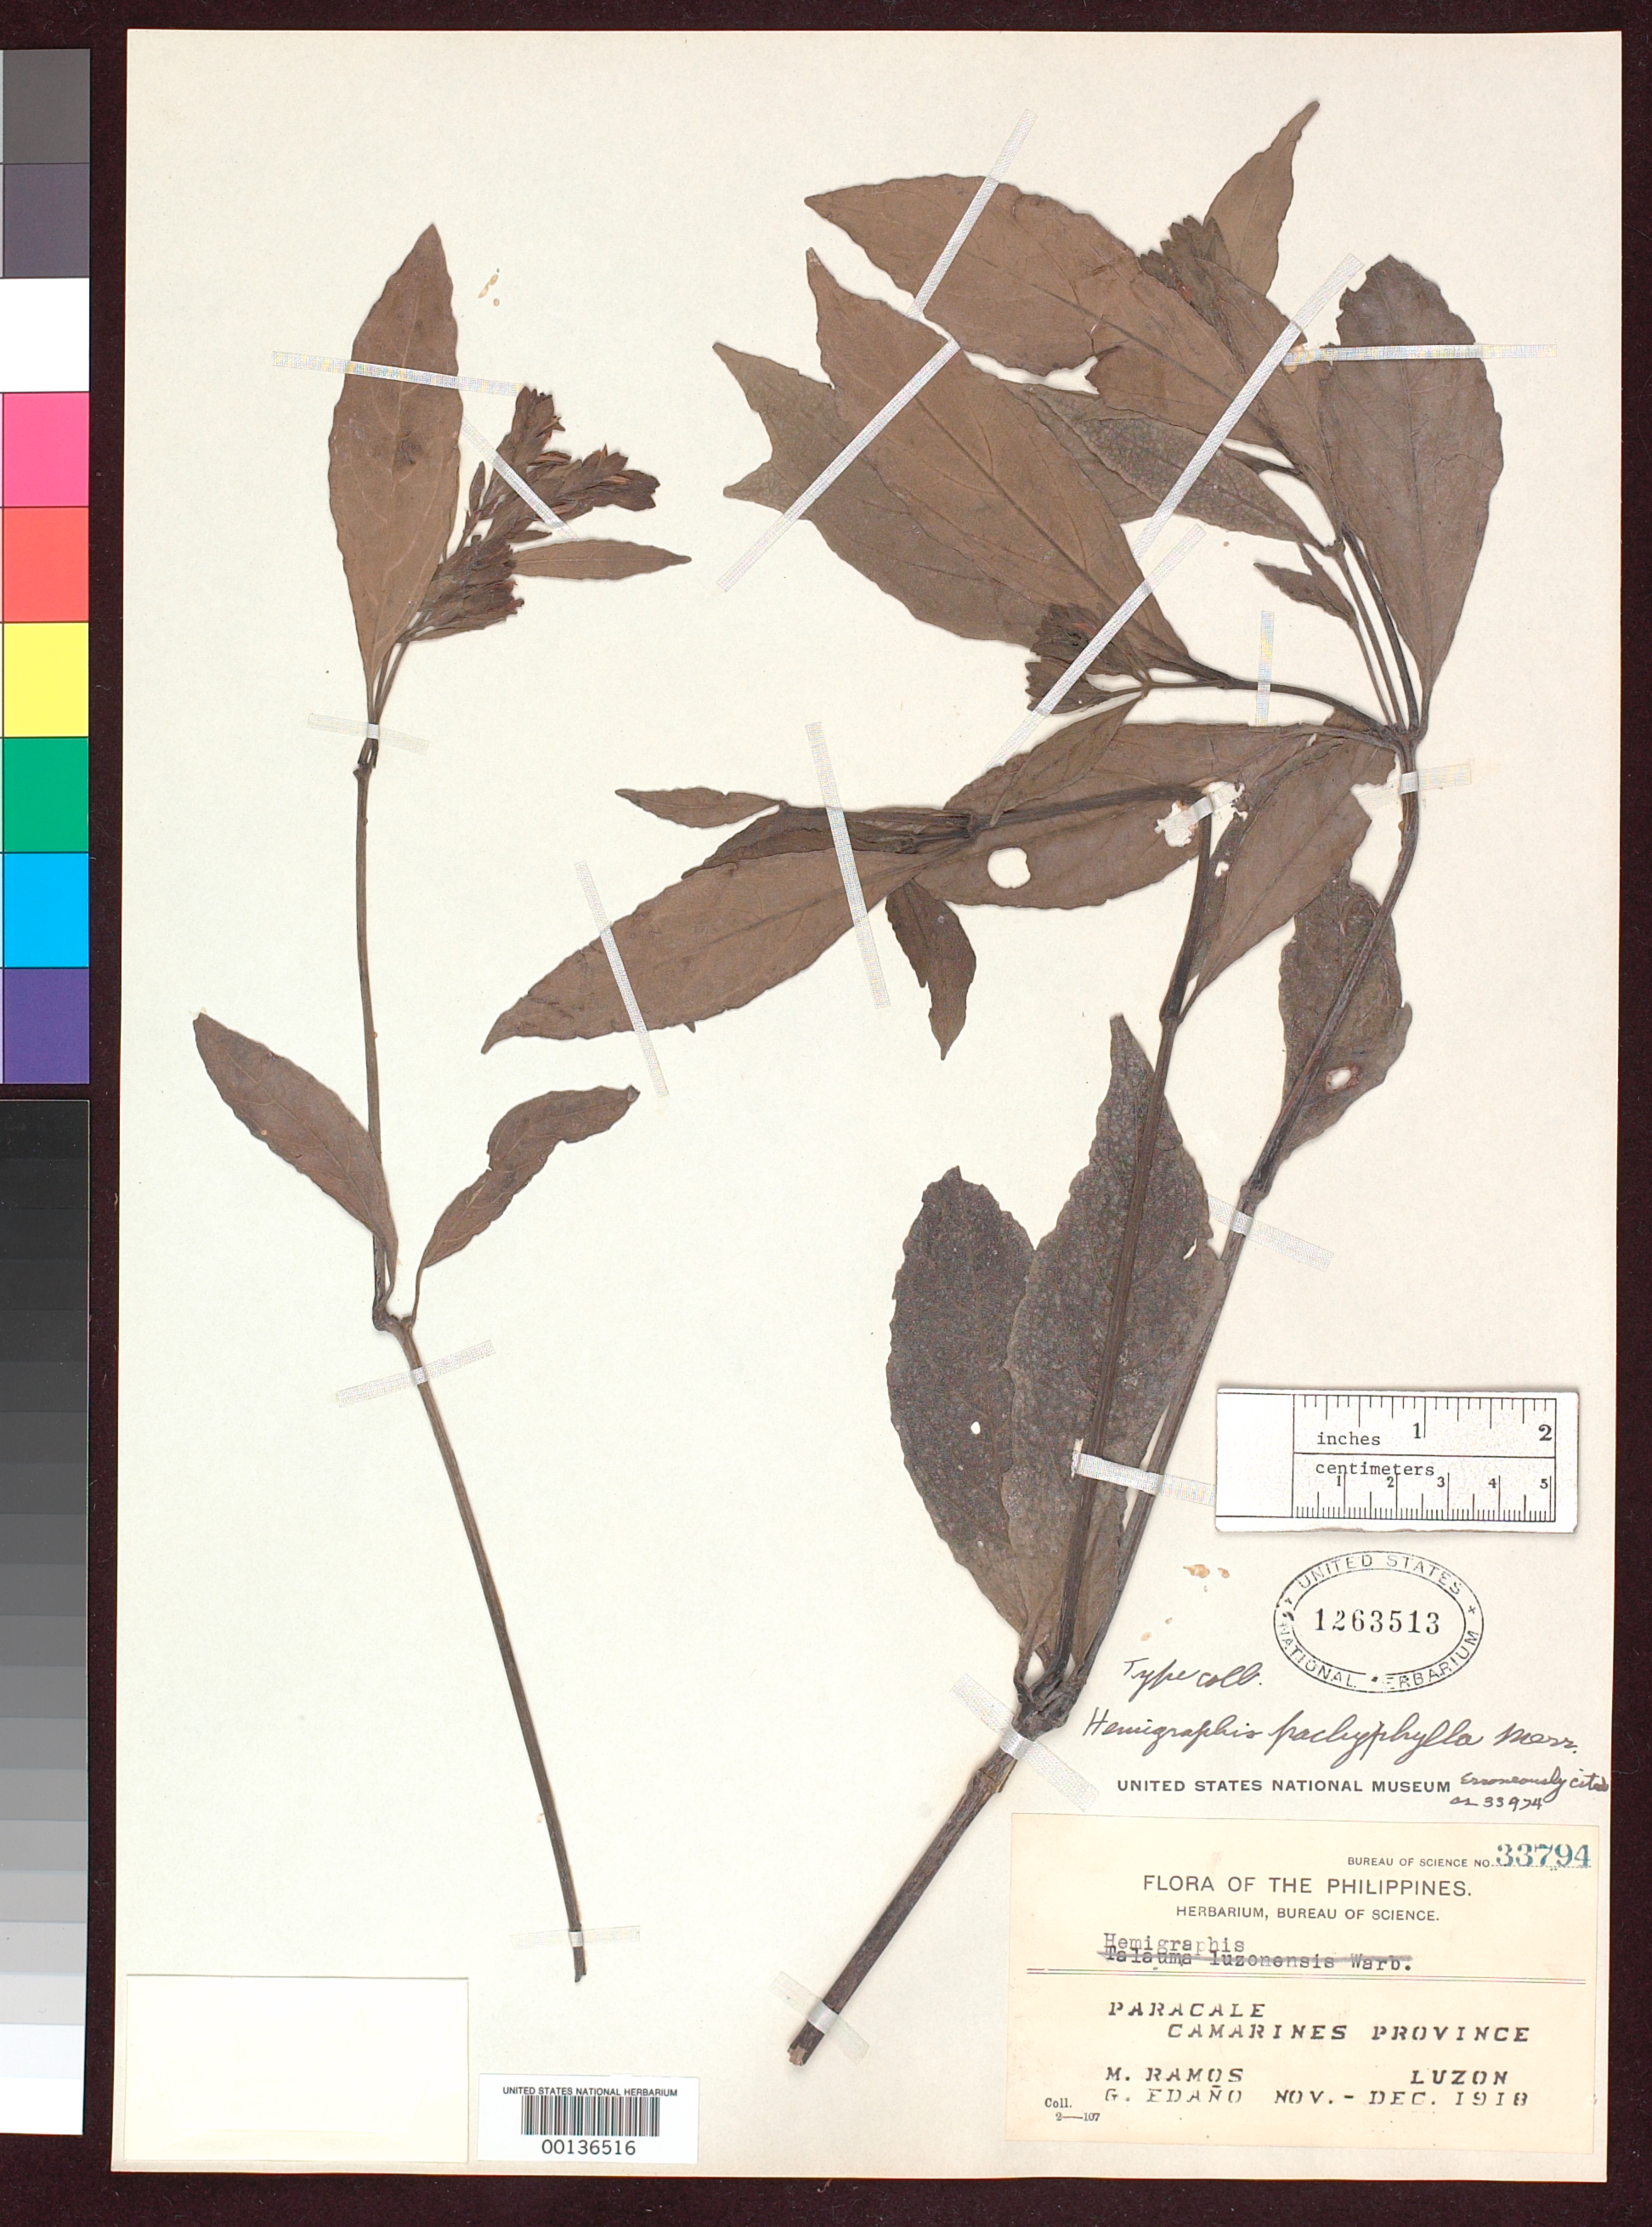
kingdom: Plantae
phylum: Tracheophyta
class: Magnoliopsida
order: Lamiales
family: Acanthaceae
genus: Hemigraphis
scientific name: Hemigraphis pachyphylla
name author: Merr.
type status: Isotype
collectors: M. Ramos & G. E. Edaño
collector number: Bur. Sci. 33794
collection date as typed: Nov 1918 to -- Dec 1918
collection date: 1918-11/1918-12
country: Philippines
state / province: Bicol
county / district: Camarines Norte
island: Luzon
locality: Paracale.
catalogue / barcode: US 1263513